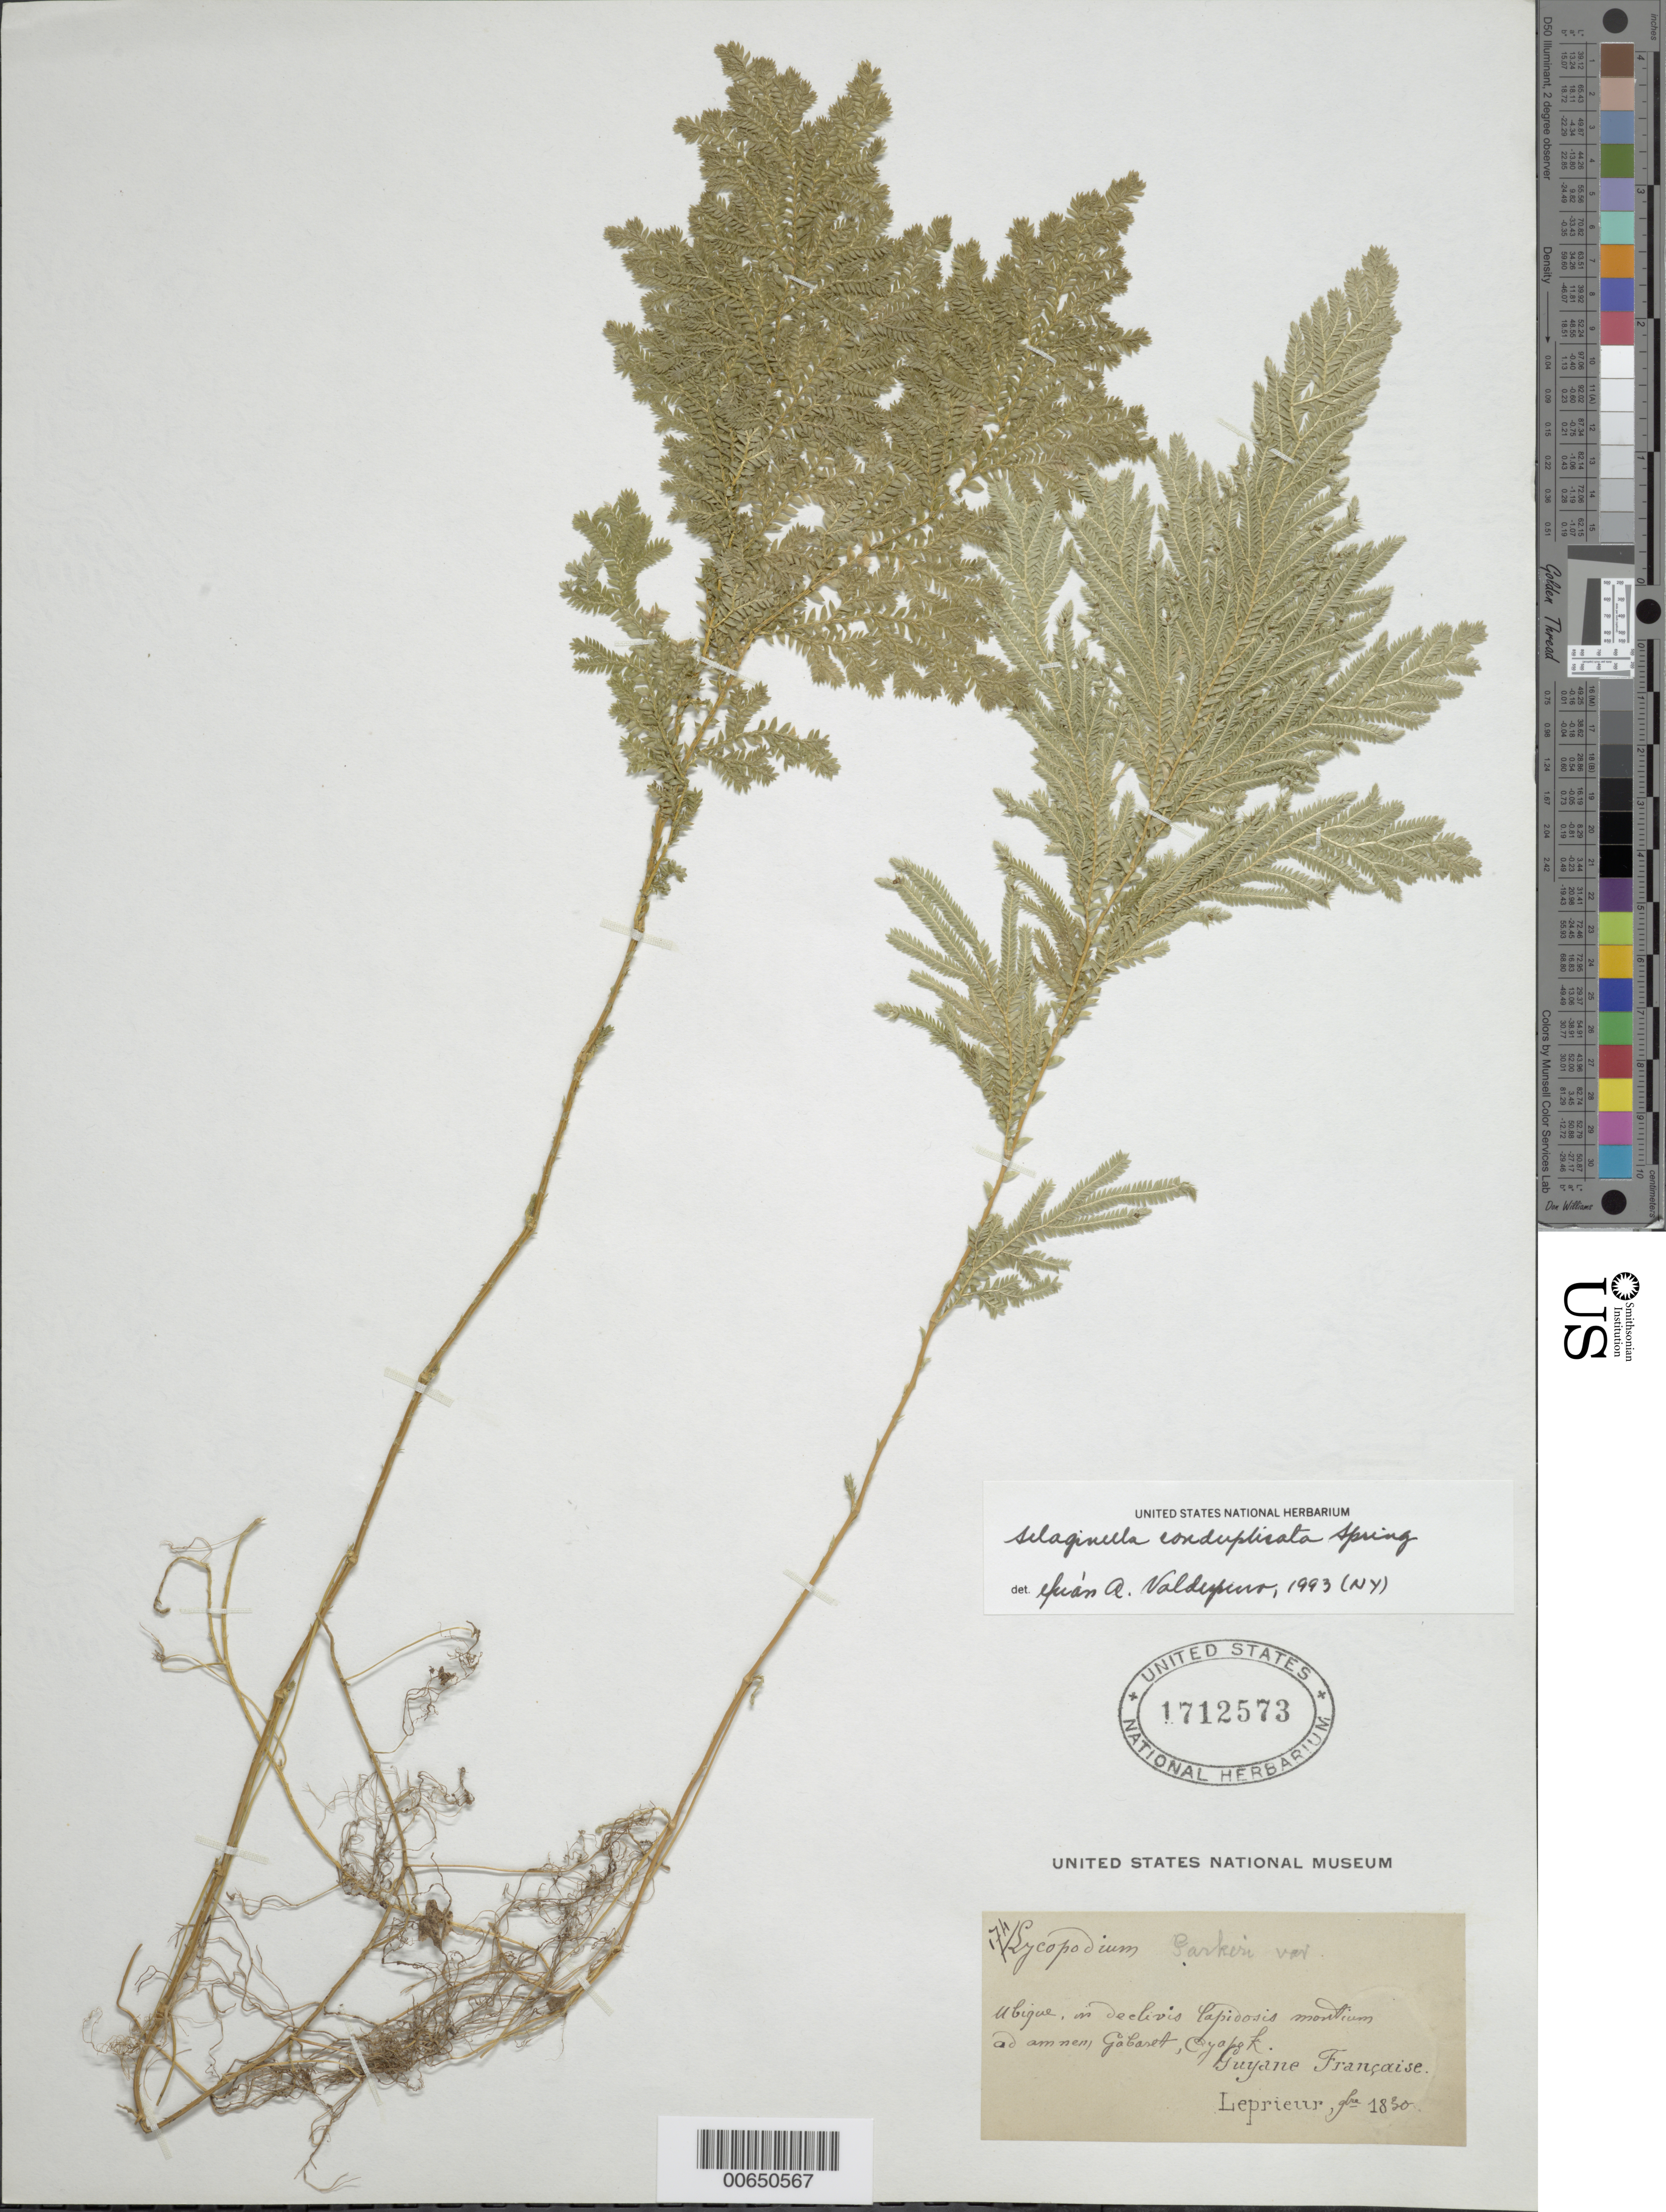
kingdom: Plantae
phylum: Tracheophyta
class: Lycopodiopsida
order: Selaginellales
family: Selaginellaceae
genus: Selaginella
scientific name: Selaginella conduplicata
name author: Spring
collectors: F. M. R. Leprieur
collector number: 174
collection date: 1830-11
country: French Guiana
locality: Ubique in declivis lapidosis montium ad amnem Gabaret, Ozopok. Guyane Francaise [interpreted]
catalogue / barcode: US 1712573